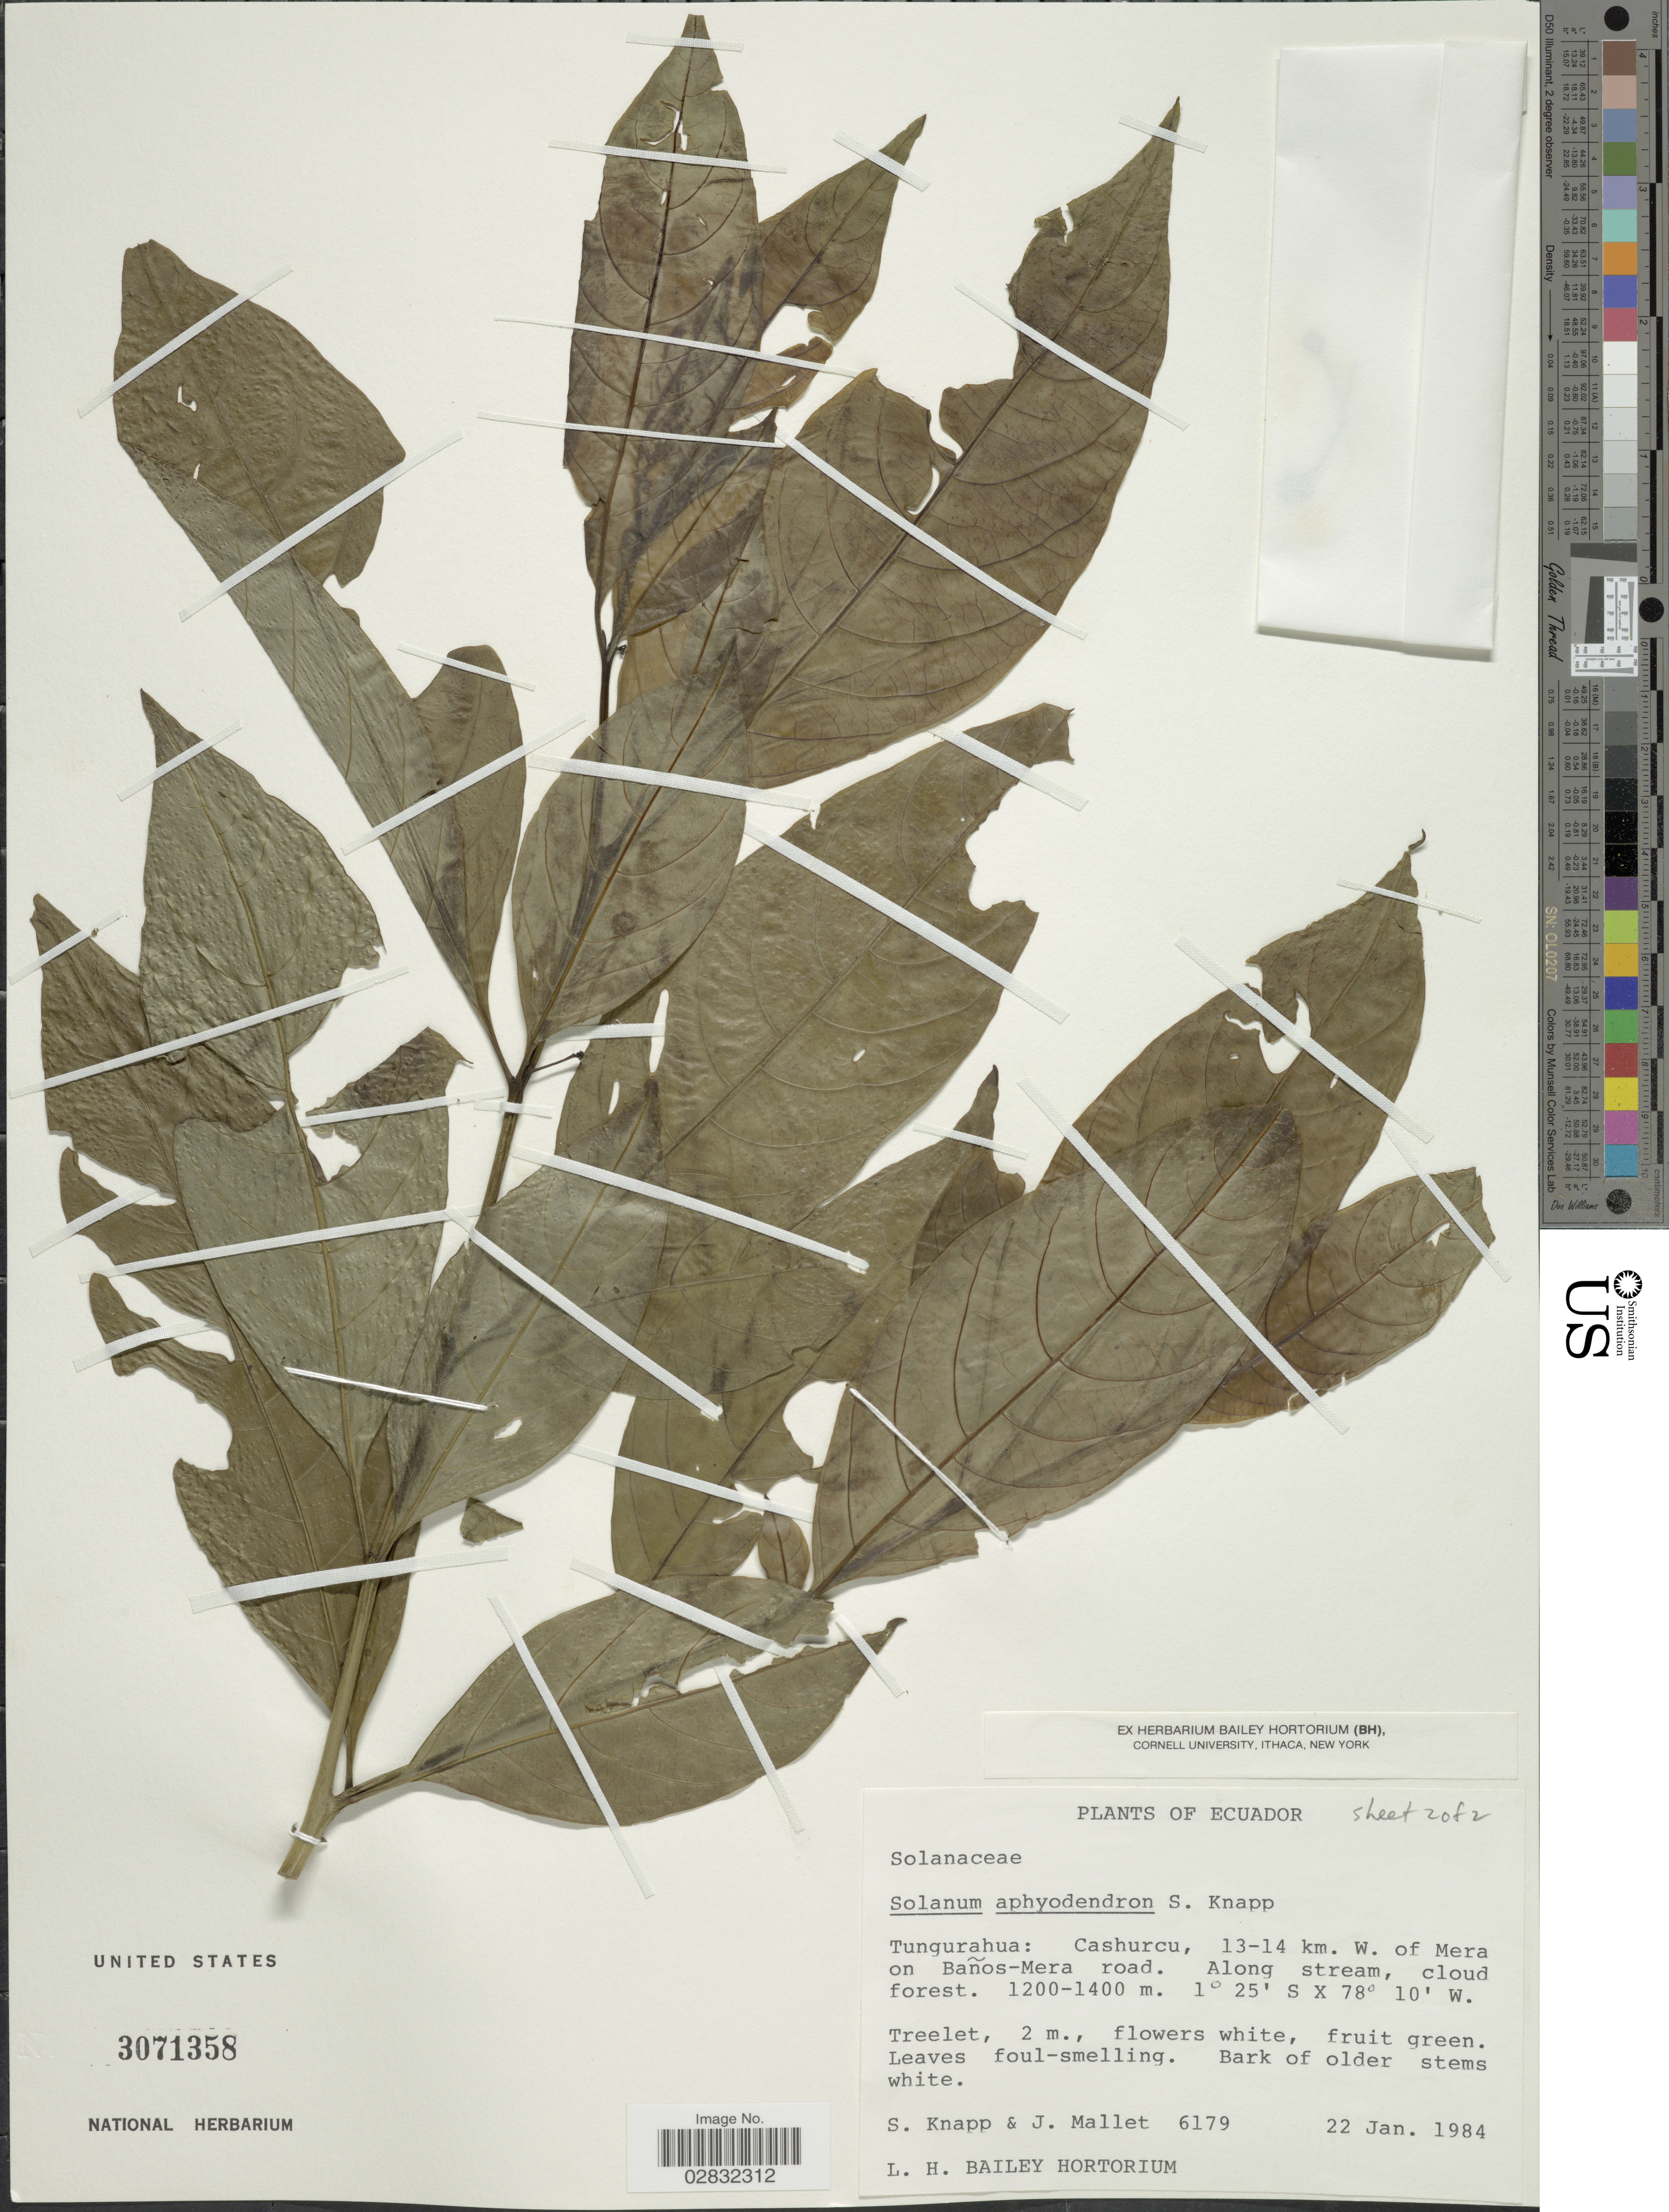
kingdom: Plantae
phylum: Tracheophyta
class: Magnoliopsida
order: Solanales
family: Solanaceae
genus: Solanum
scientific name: Solanum aphyodendron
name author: S. Knapp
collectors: S. Knapp & J. Mallet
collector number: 6179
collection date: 1984-01-22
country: Ecuador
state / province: Tungurahua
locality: Tungurahua: Cashurcu, 13-14 km. W. of Mera on Baños-Mera road, Along stream, cloud forest.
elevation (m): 1200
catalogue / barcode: US 3071358